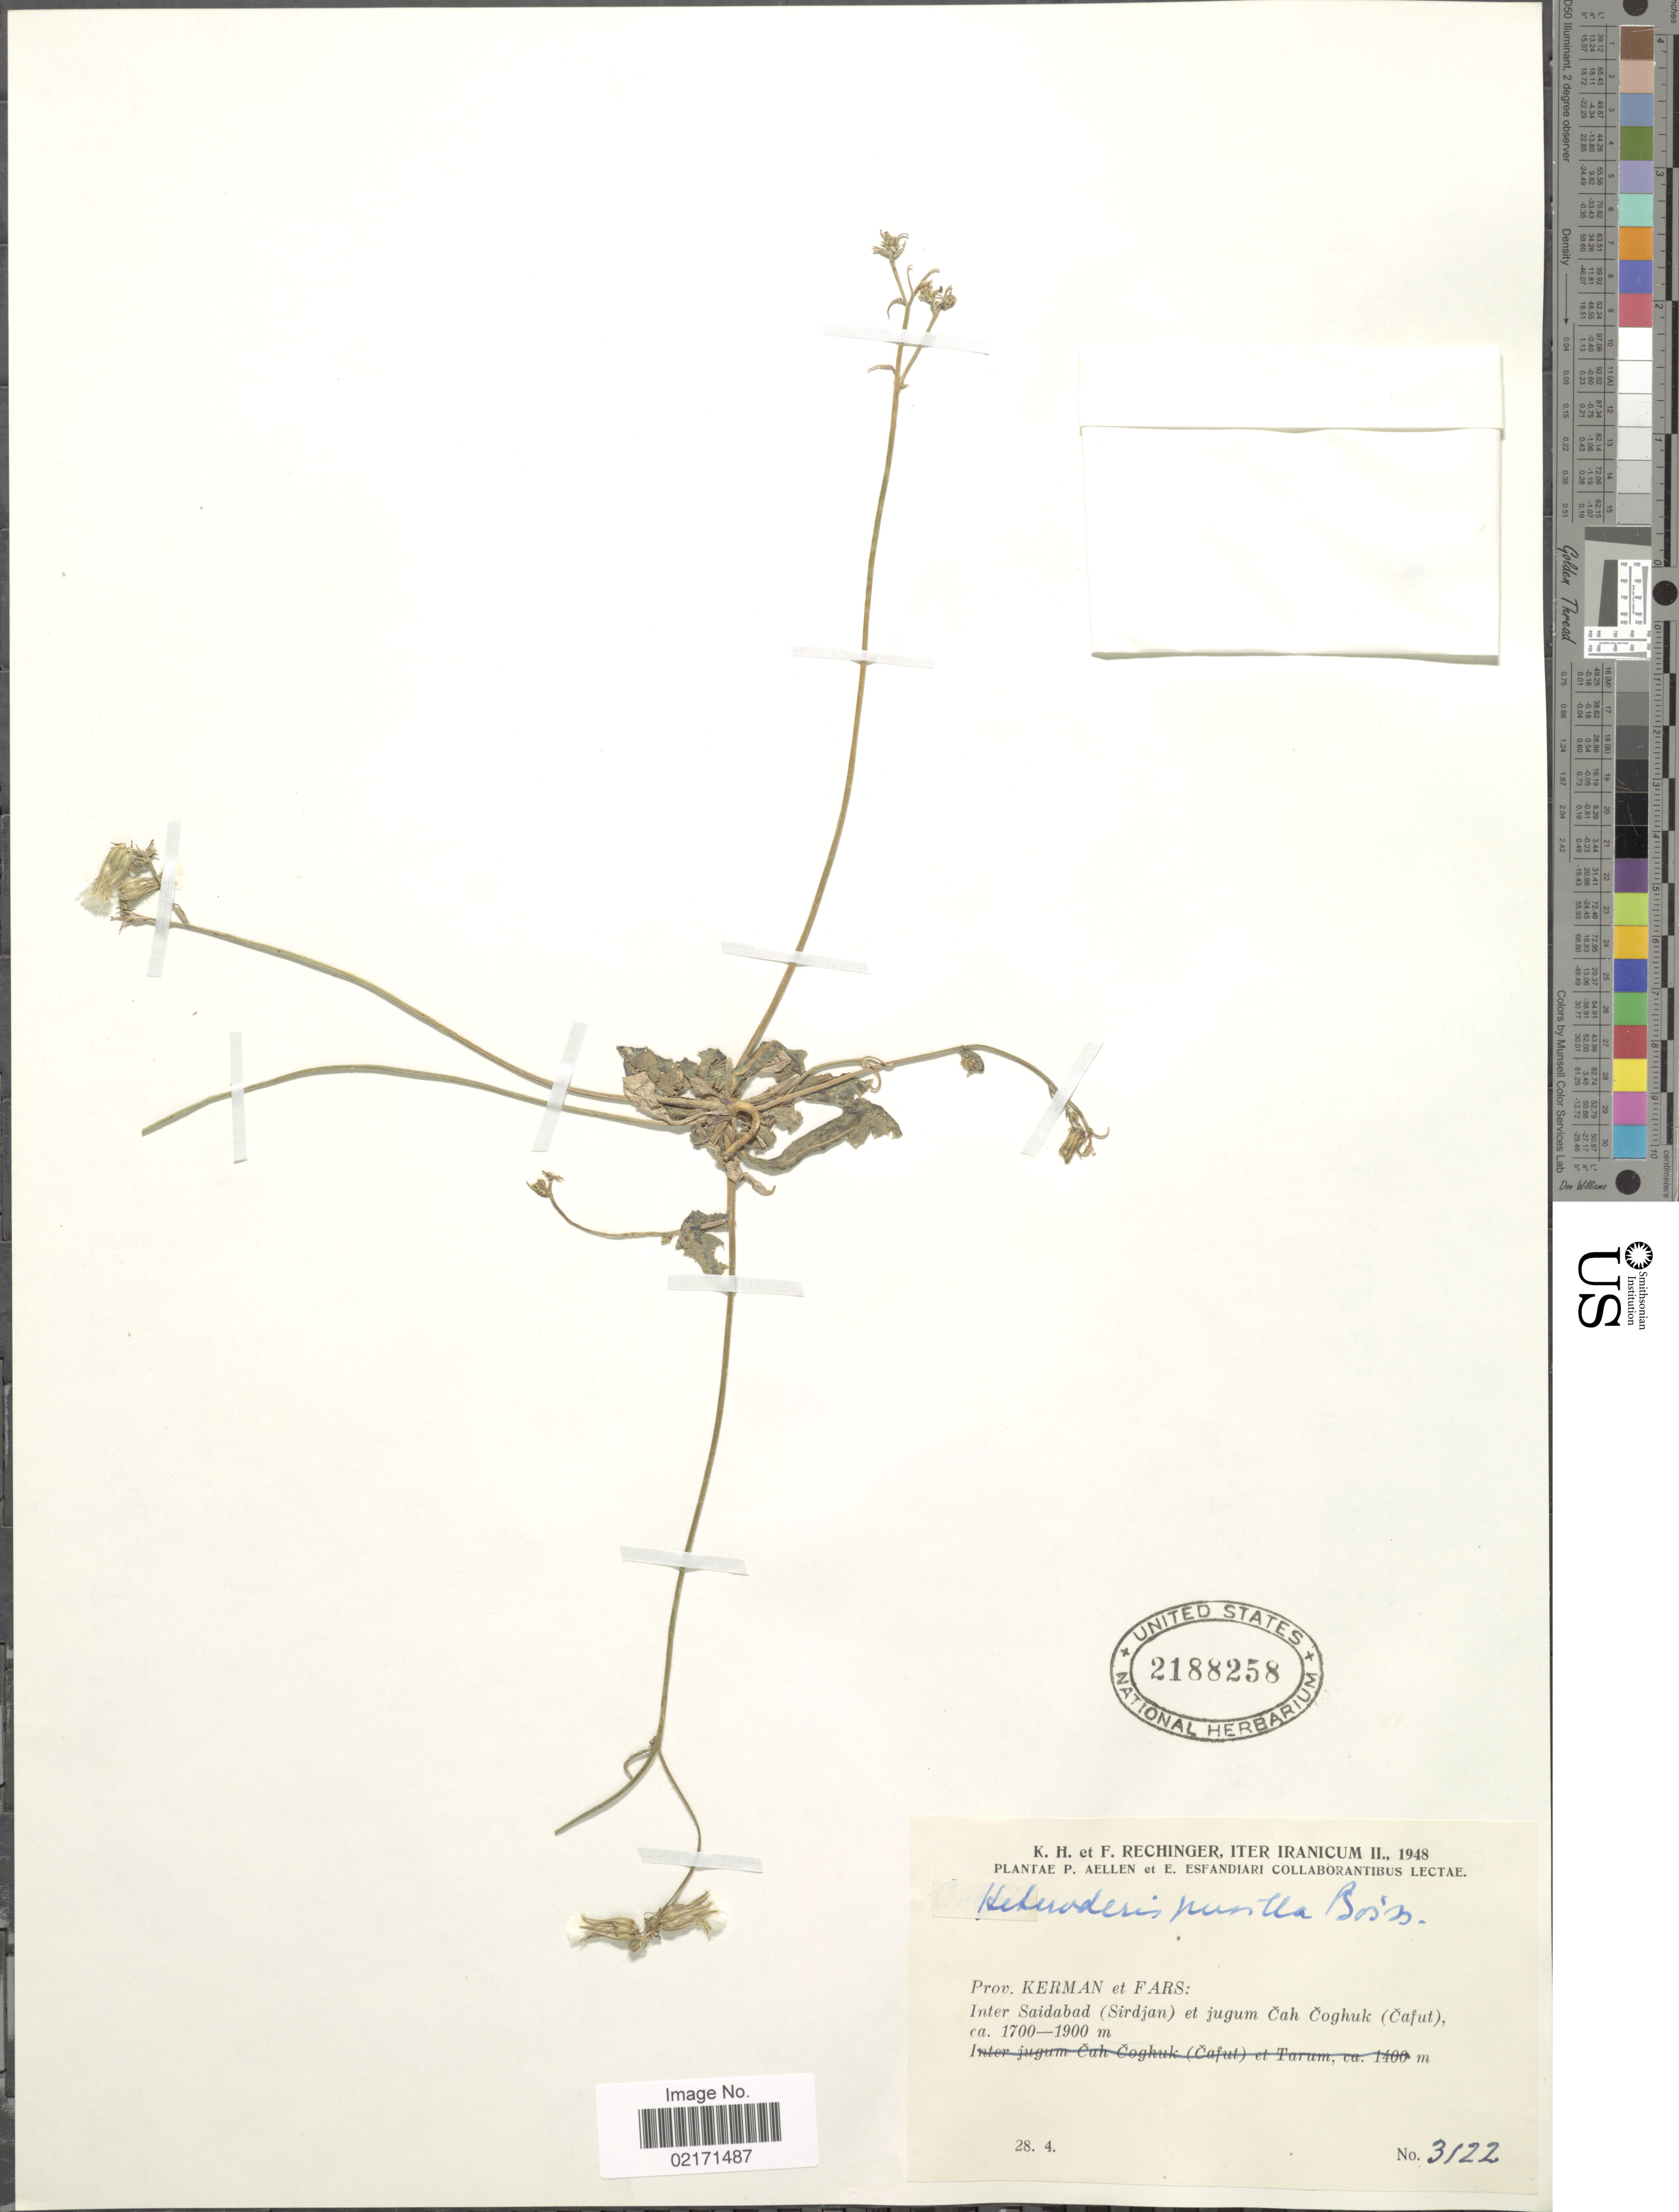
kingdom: Plantae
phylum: Tracheophyta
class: Magnoliopsida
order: Asterales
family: Asteraceae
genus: Heteroderis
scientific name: Heteroderis pusilla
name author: (Boiss.) Boiss.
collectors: K. H. Rechinger, F. Rechinger, P. Aellen & E. Esfandiari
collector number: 3122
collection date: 1948-04-28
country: Iran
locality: Prov. Kerman et Fars: Inter Saidabad (Sirdjan) et jugum Cah Coghuk (Cafut)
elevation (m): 1700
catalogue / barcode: US 2188258